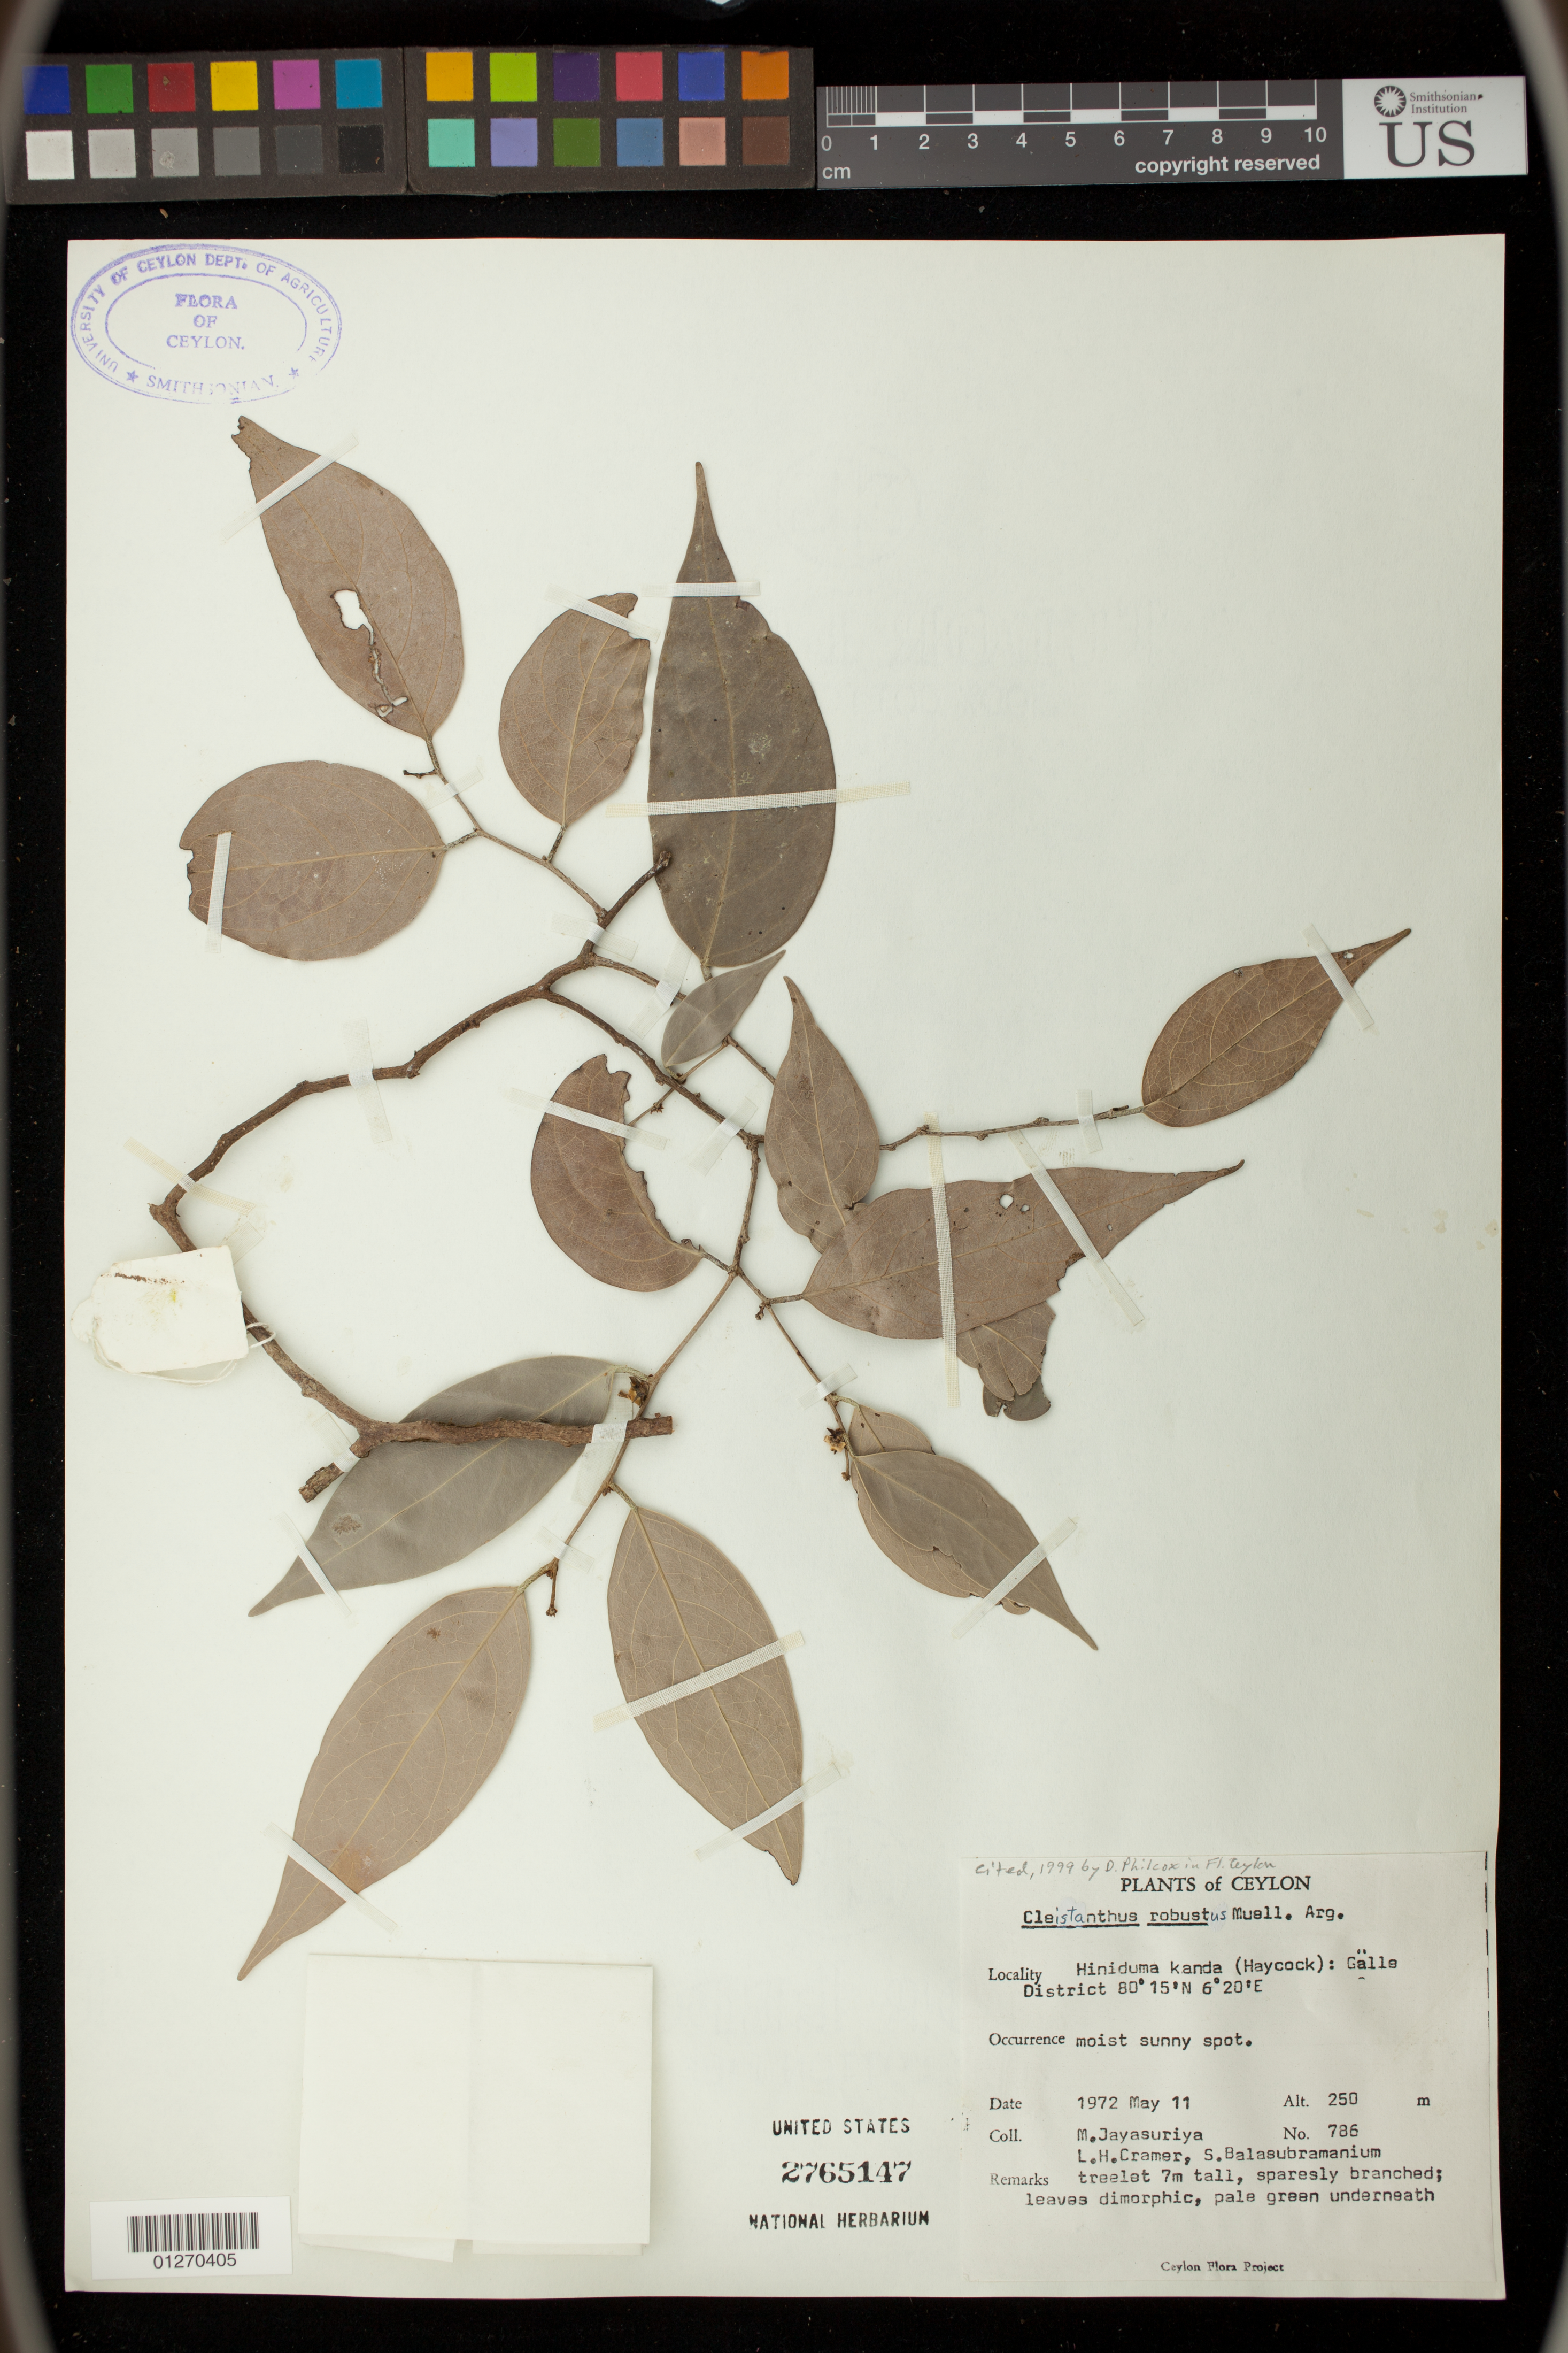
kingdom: Plantae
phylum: Tracheophyta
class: Magnoliopsida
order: Malpighiales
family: Phyllanthaceae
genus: Cleistanthus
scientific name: Cleistanthus robustus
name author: (Thwaites) Müll. Arg.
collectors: M. Jayasuriya, L. H. Cramer & S. Balasubramanium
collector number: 786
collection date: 1972-05-11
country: Sri Lanka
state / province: Southern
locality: Hiniduma kanda (Haycock): Galla District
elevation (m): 250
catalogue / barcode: US 2765147